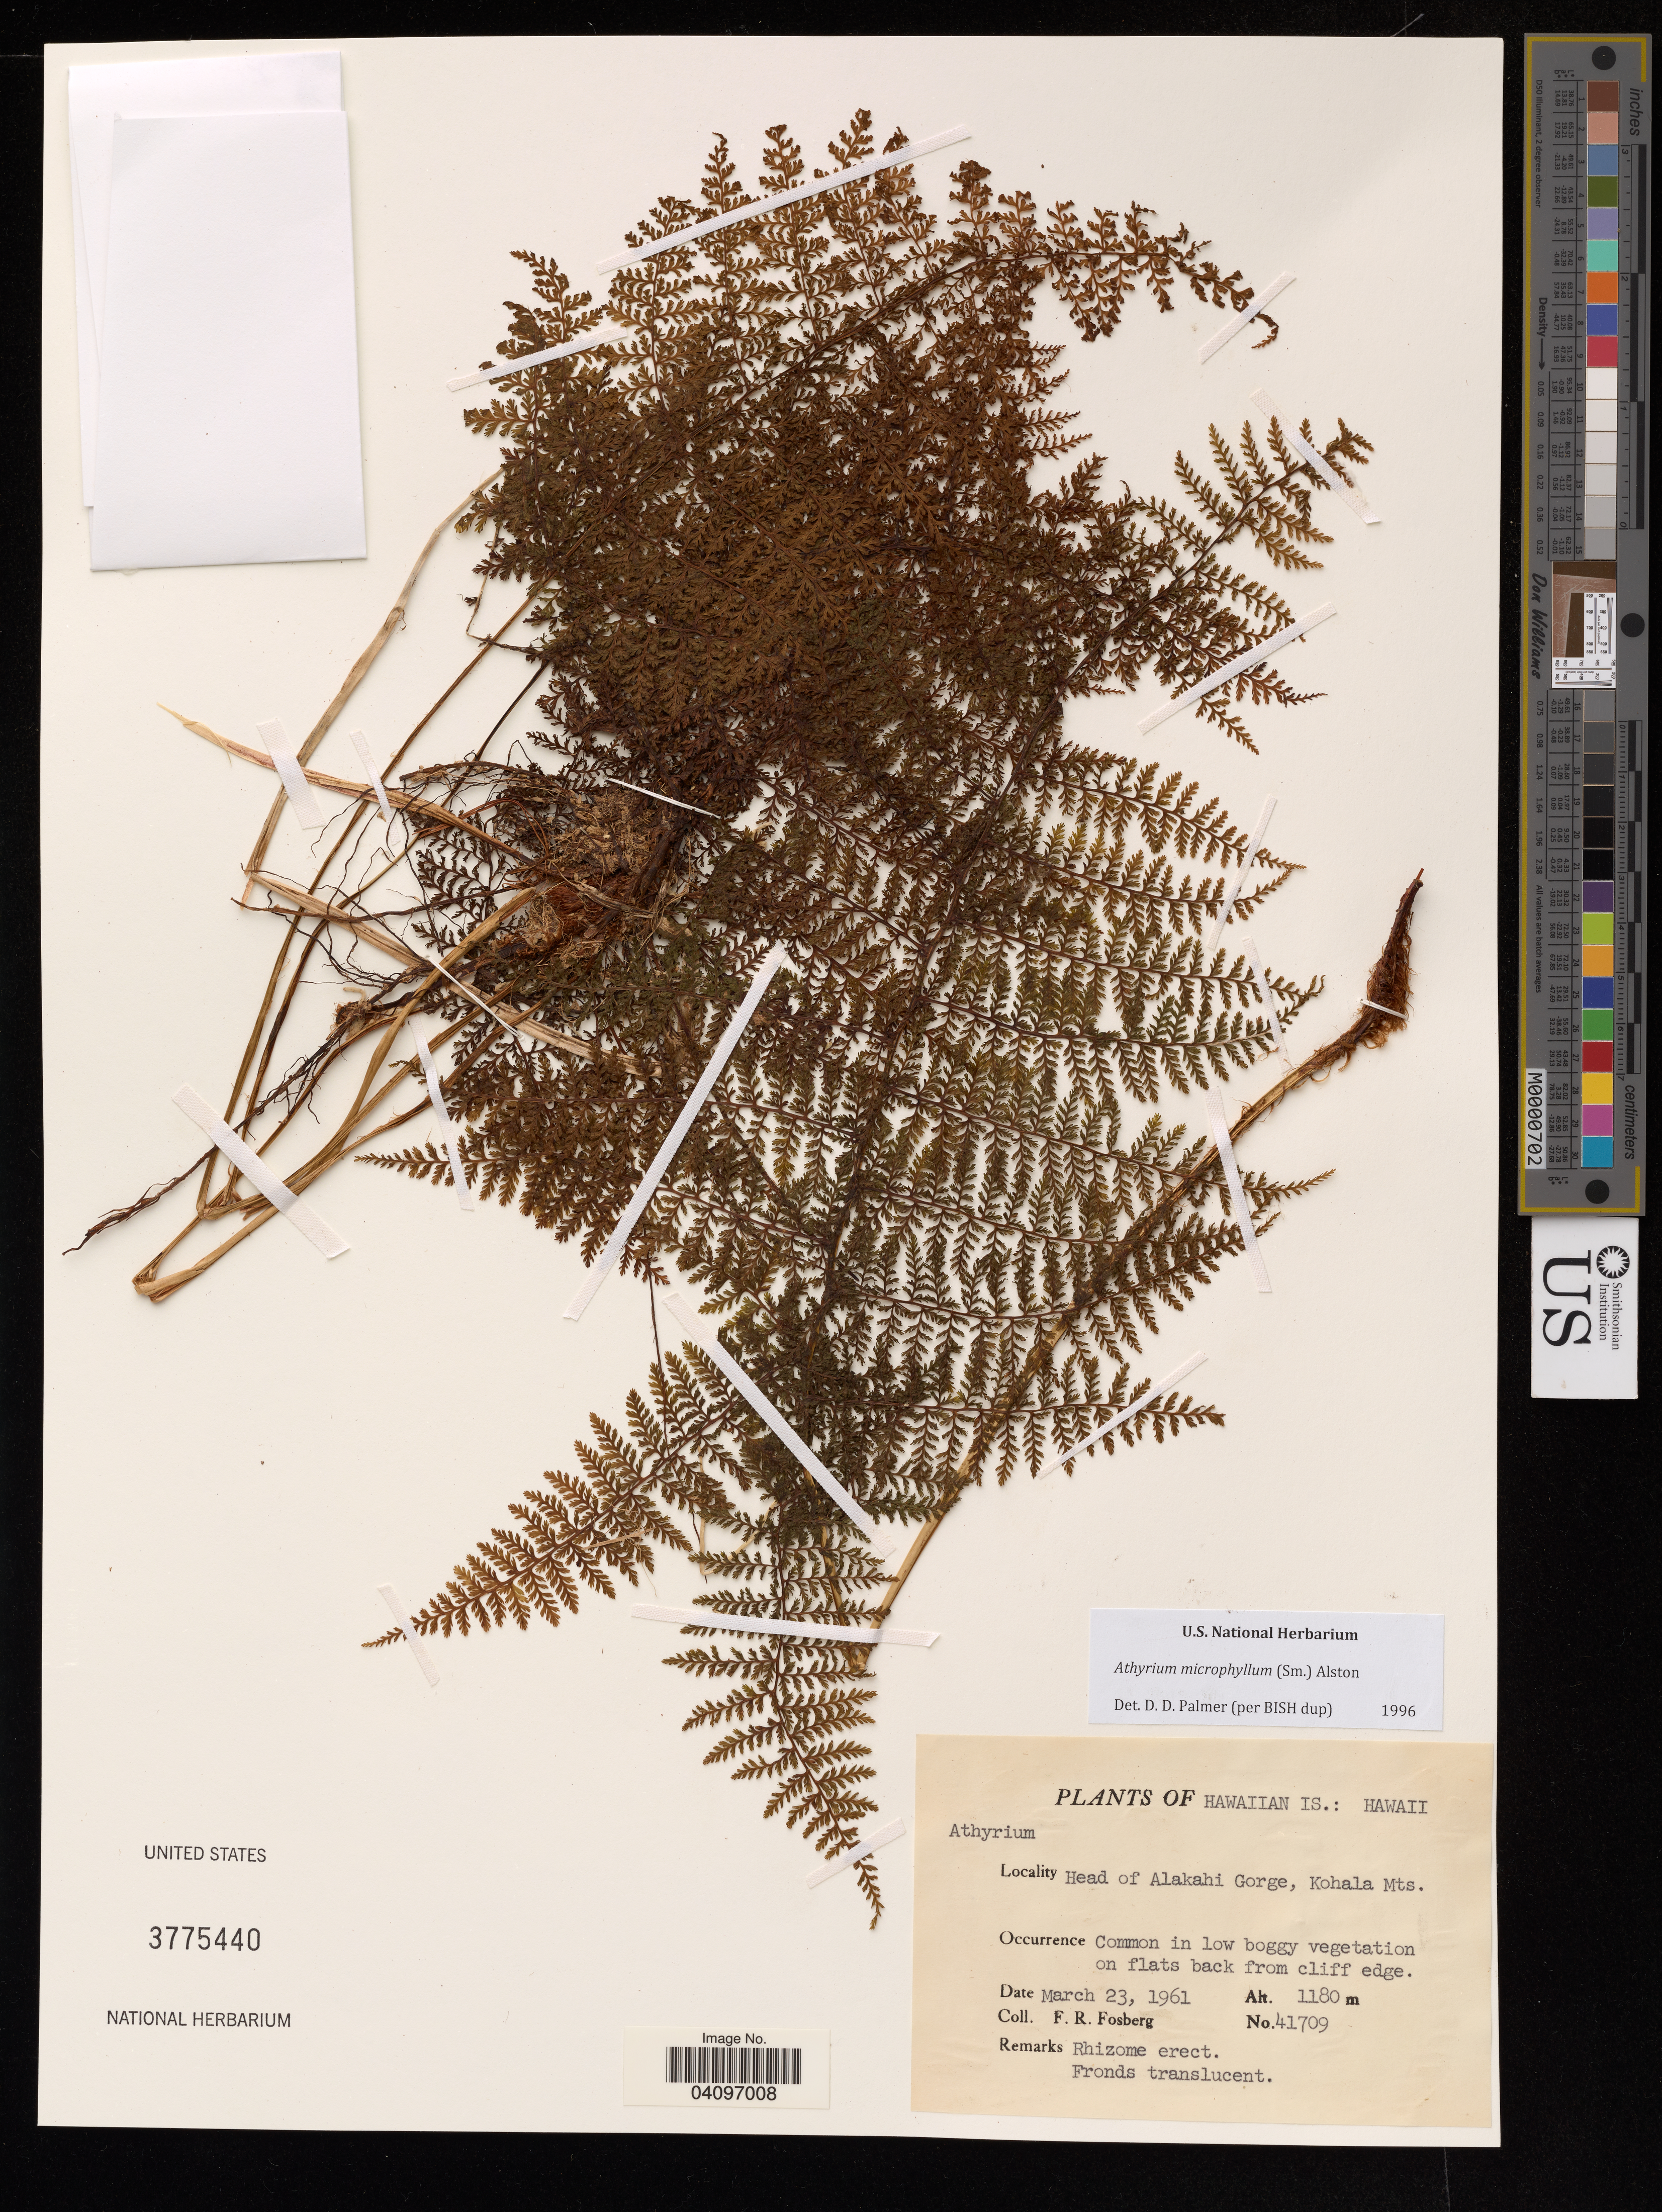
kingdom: Plantae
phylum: Tracheophyta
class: Polypodiopsida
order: Polypodiales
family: Athyriaceae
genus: Athyrium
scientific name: Athyrium microphyllum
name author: (Sm.) Alston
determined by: Palmer, D. D.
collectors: F. R. Fosberg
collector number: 41709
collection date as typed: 23 Mar 1961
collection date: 1961-03-23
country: United States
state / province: Hawaii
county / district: Hawaii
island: Hawaii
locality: Head of Alakahi Gorge, Kohola Mts.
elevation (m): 1180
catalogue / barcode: US 3775440